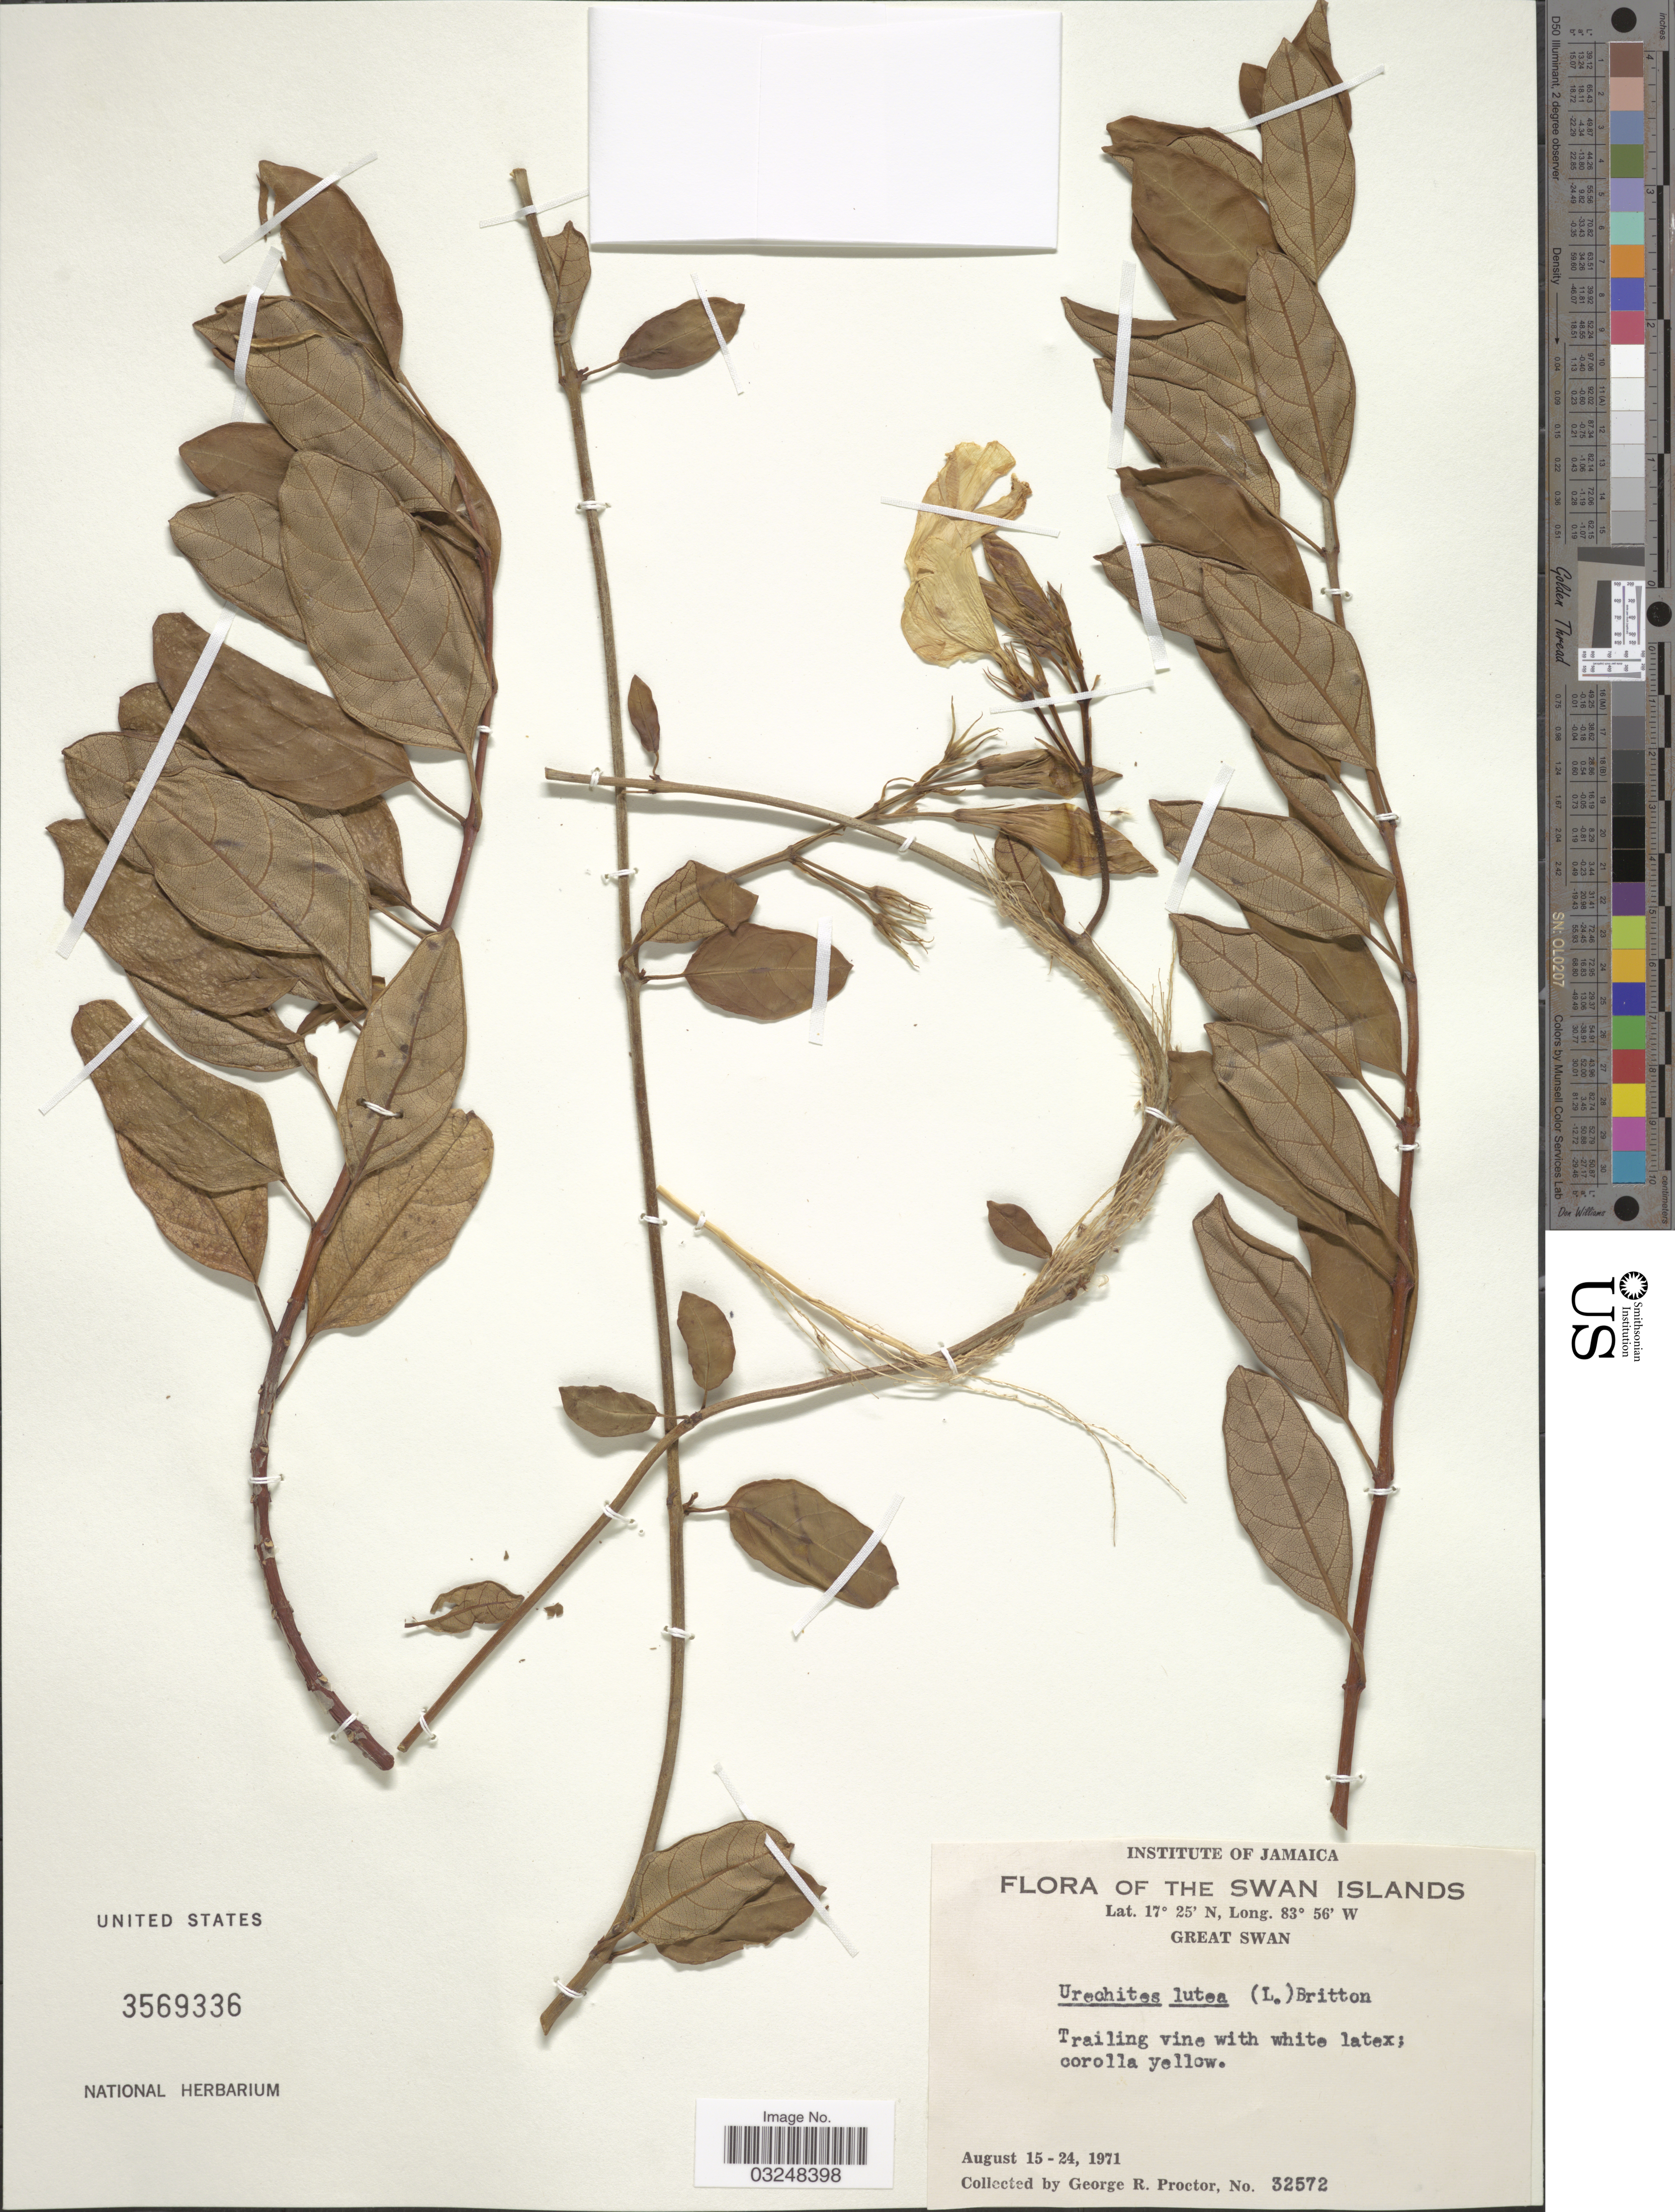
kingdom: Plantae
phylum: Tracheophyta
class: Magnoliopsida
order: Gentianales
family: Apocynaceae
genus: Urechites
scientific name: Urechites lutea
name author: (L.) Britton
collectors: G. Proctor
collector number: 32572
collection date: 1971-08-15/1971-08-24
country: Jamaica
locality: The Swan Islands. Great Swan.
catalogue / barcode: US 3569336